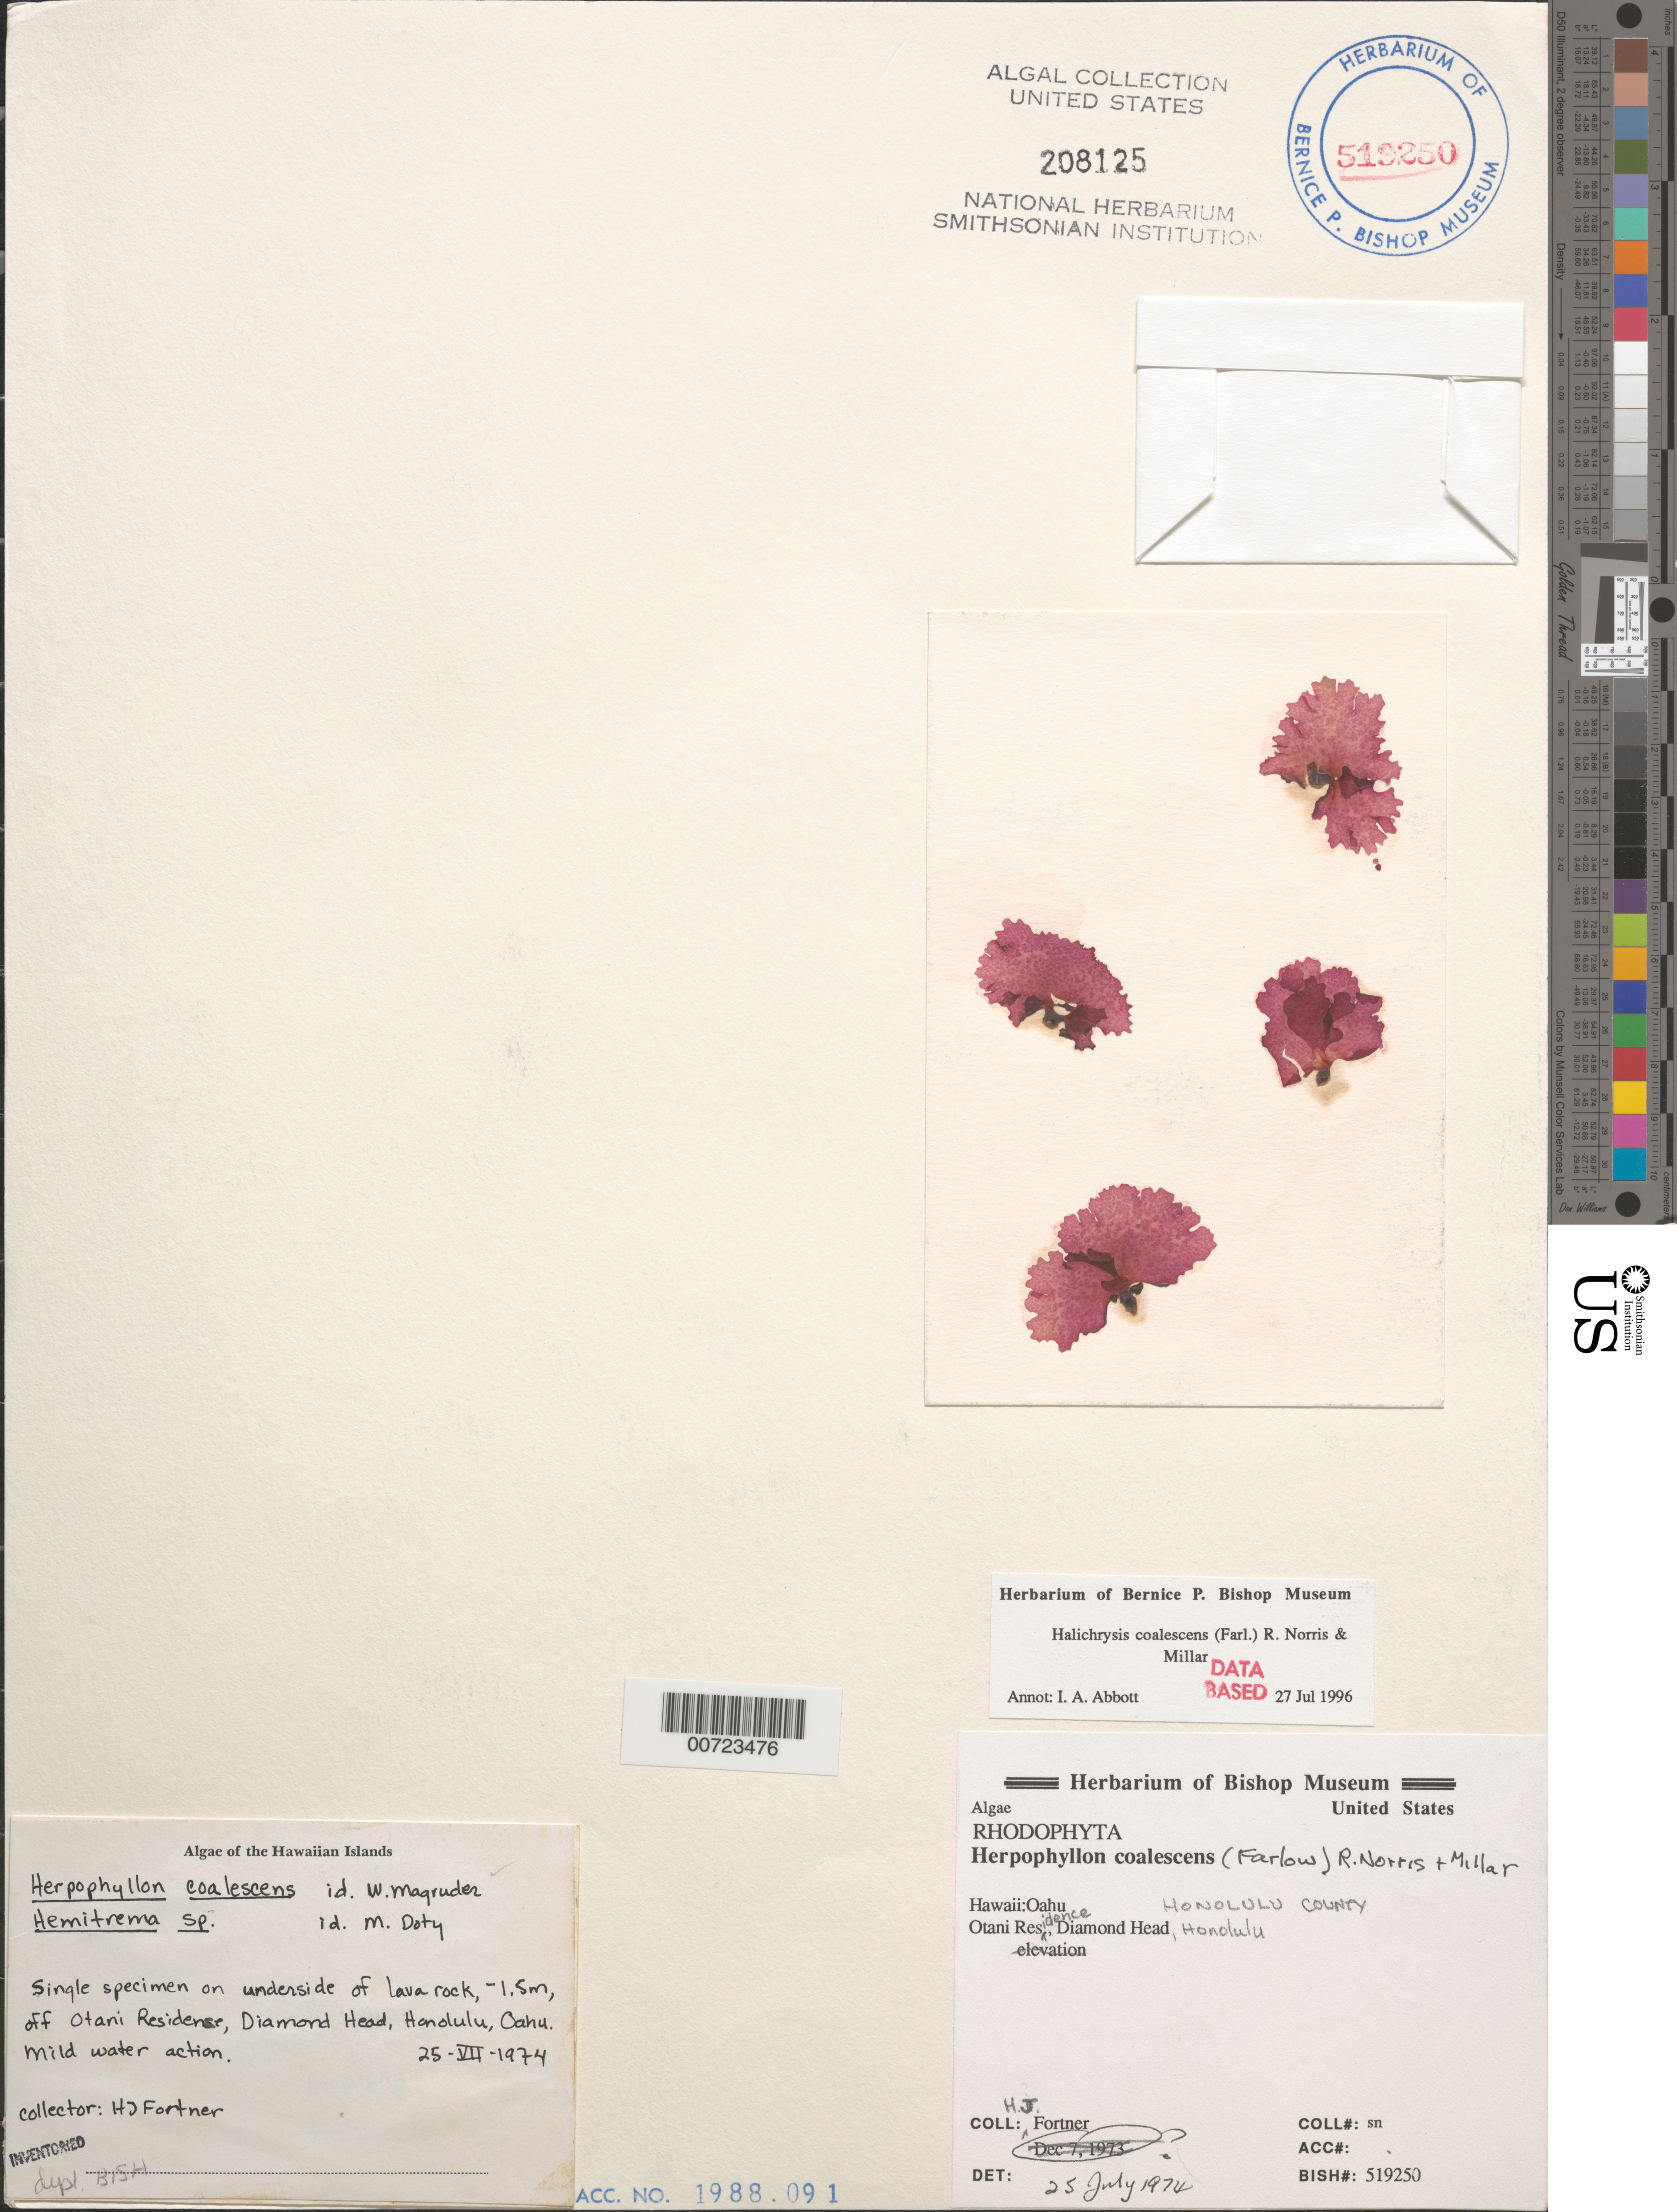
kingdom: Plantae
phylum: Rhodophyta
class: Florideophyceae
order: Rhodymeniales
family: Rhodymeniaceae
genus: Drouetia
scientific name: Drouetia coalescens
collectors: H. Fortner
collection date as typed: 25 Jul 1974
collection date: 1974-07-25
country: United States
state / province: Hawaii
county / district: Honolulu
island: Oahu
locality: Diamond Head, off Otani Residence, Honolulu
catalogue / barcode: US 208125